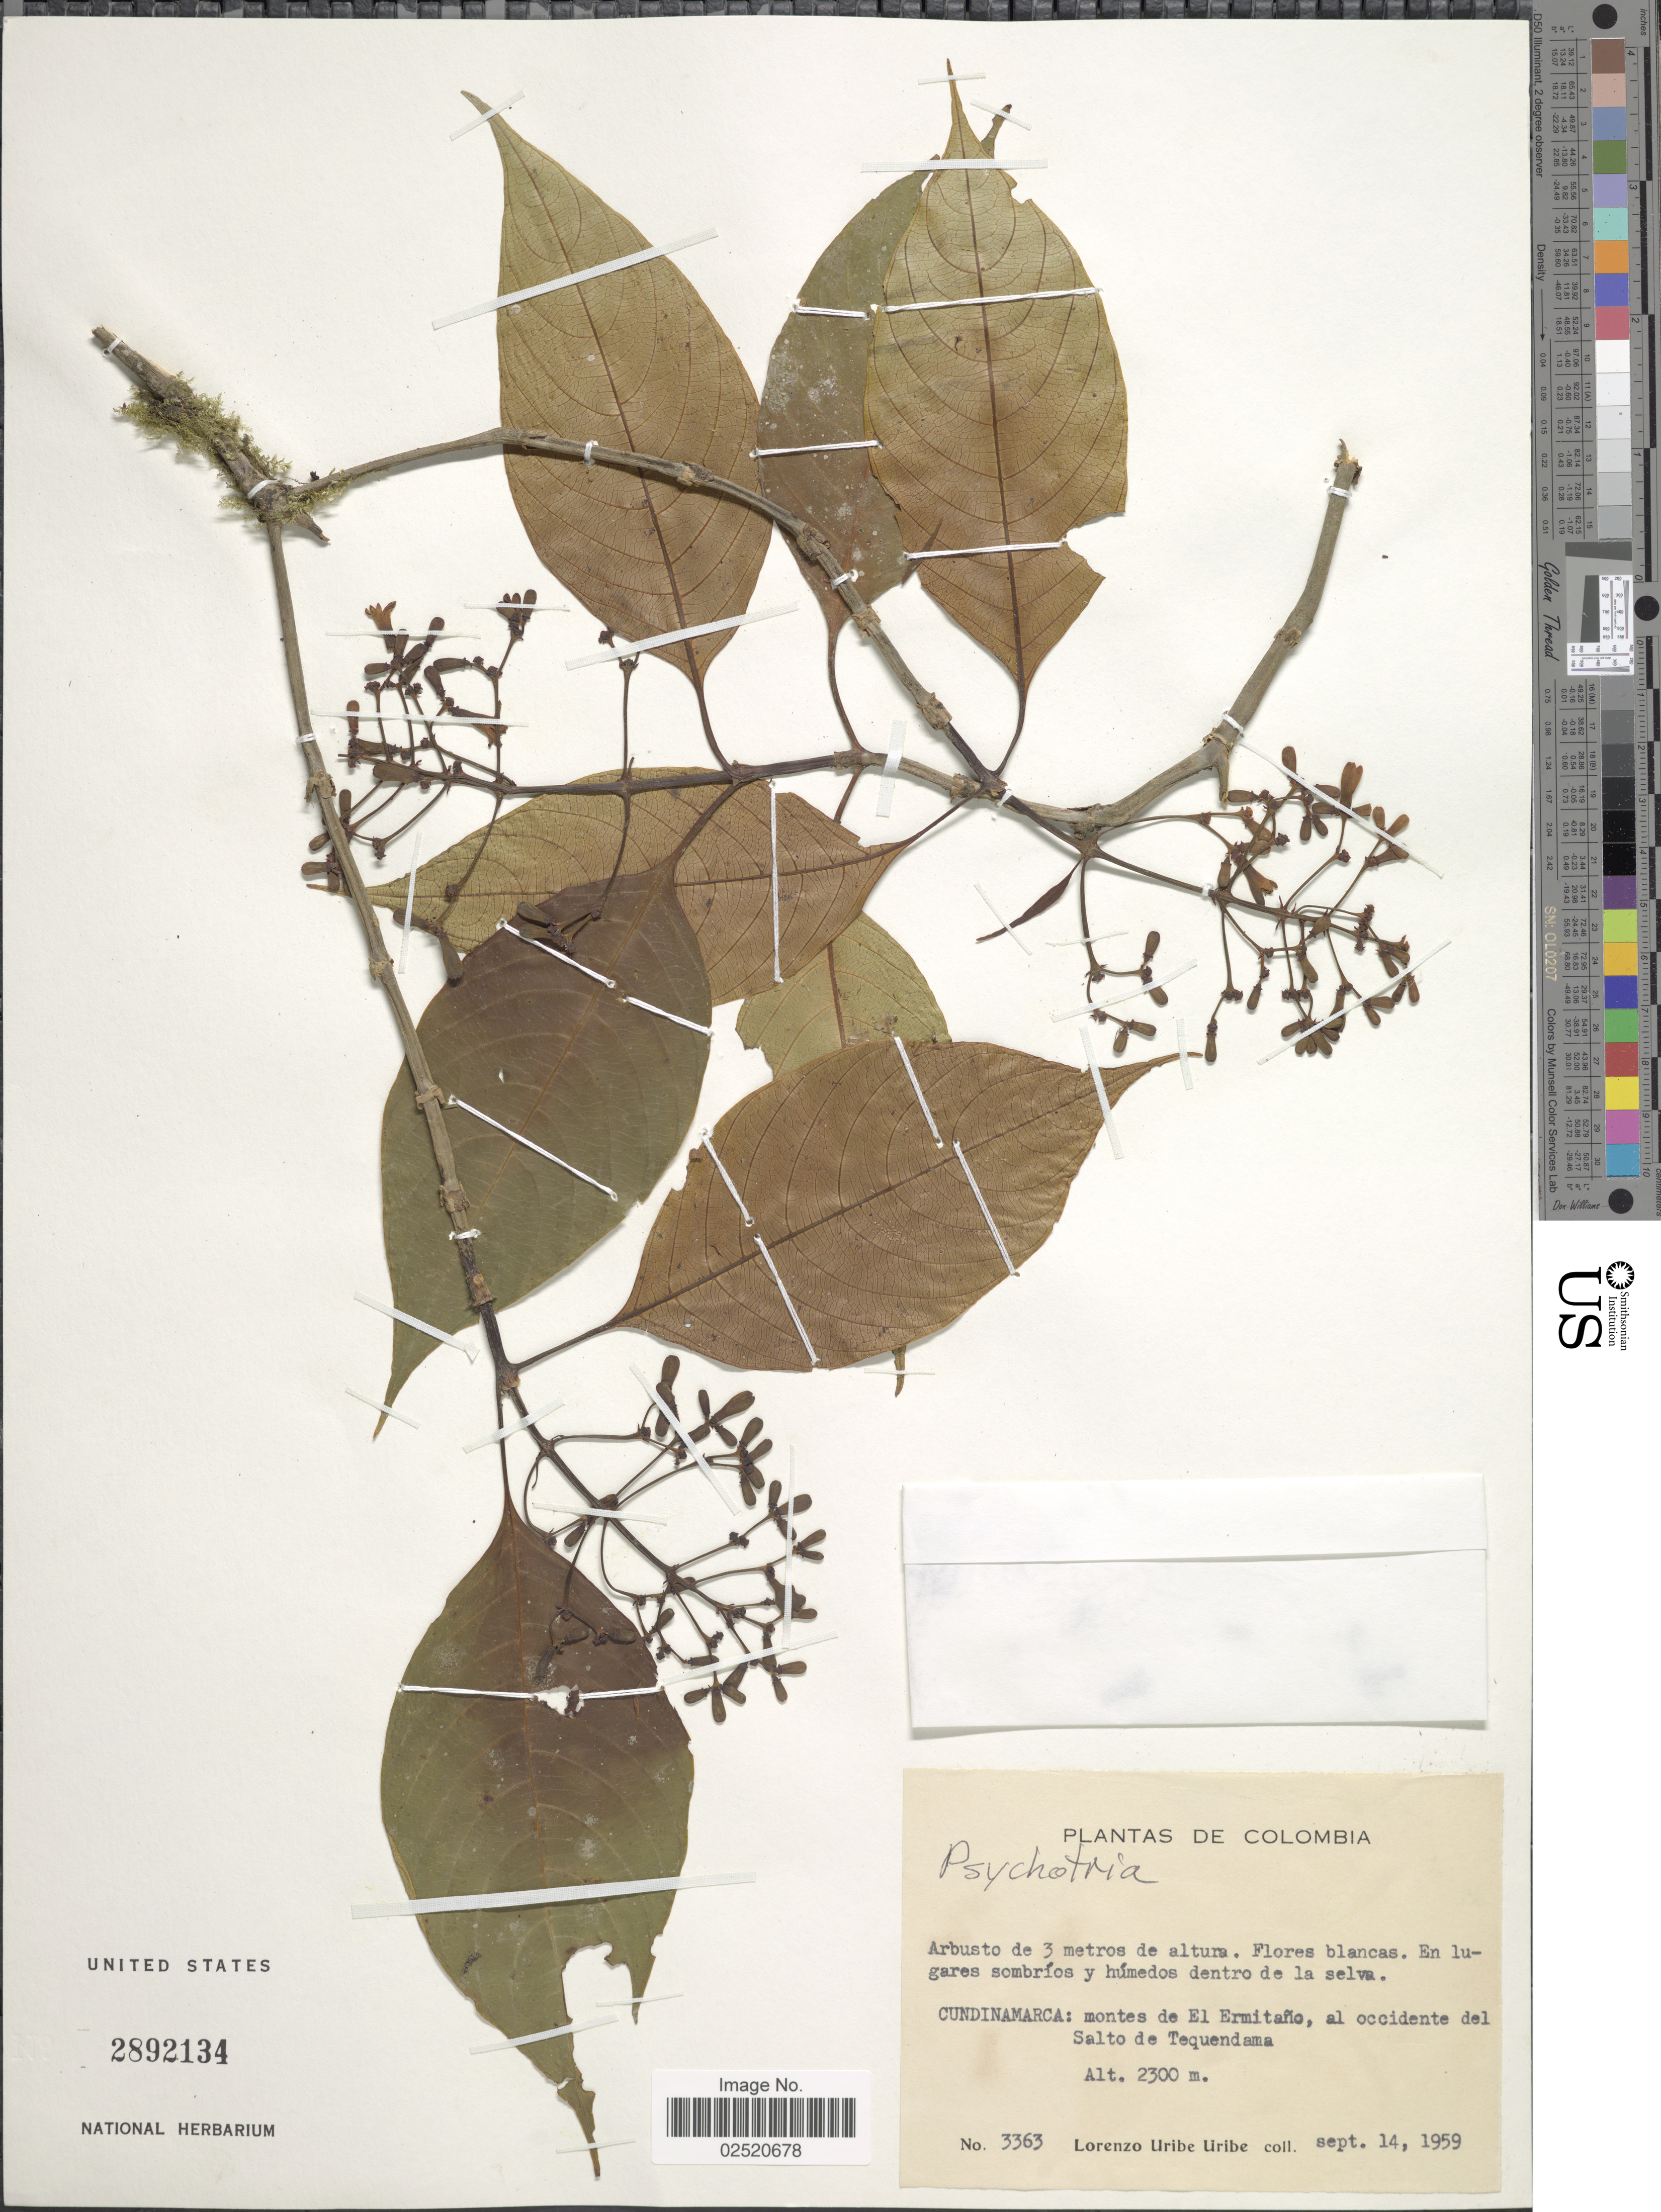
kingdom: Plantae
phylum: Tracheophyta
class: Magnoliopsida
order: Gentianales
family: Rubiaceae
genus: Psychotria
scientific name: Psychotria sp.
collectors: L. Uribe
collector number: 3363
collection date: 1959-09-14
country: Colombia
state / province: Cundinamarca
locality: Montes de El Ermitaño, al occidente del Salto de Tequendama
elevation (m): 2300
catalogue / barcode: US 2892134